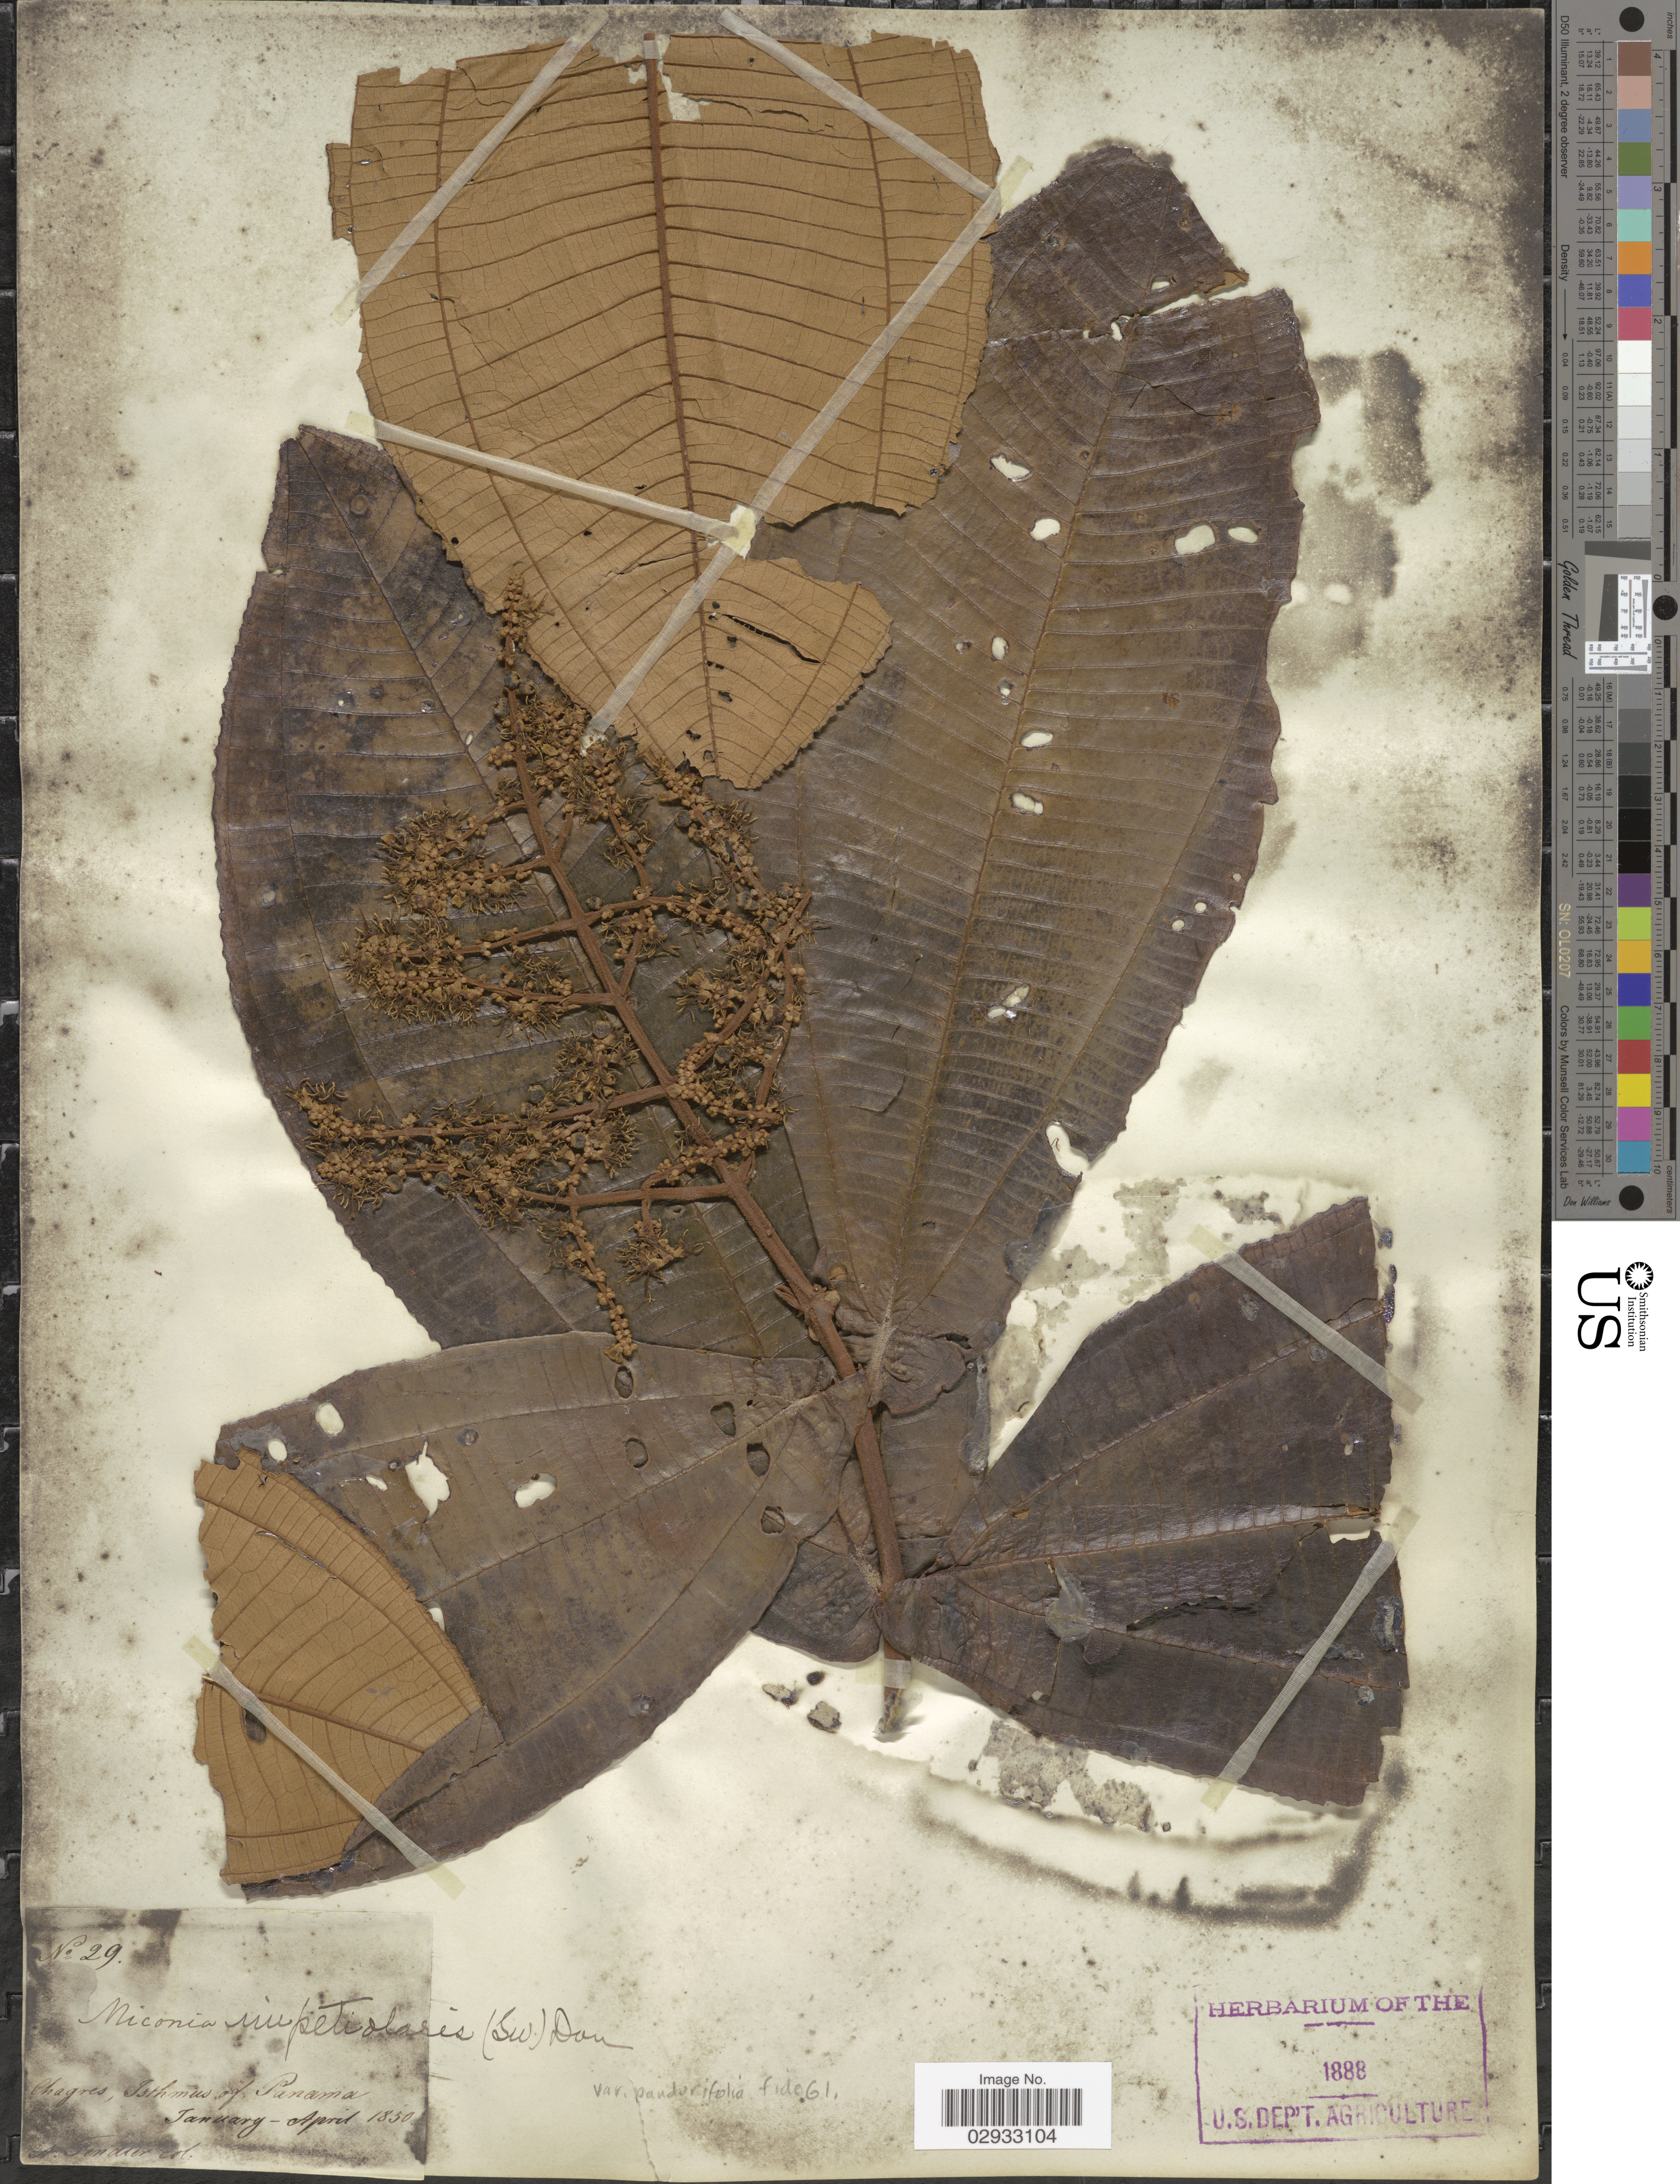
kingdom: Plantae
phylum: Tracheophyta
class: Magnoliopsida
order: Myrtales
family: Melastomataceae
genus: Miconia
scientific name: Miconia impetiolaris var. pandurifolia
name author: Naudin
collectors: A. Fendler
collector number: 29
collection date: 1850-01/1850-04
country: Panama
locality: Chagres, Isthmus of Panama.